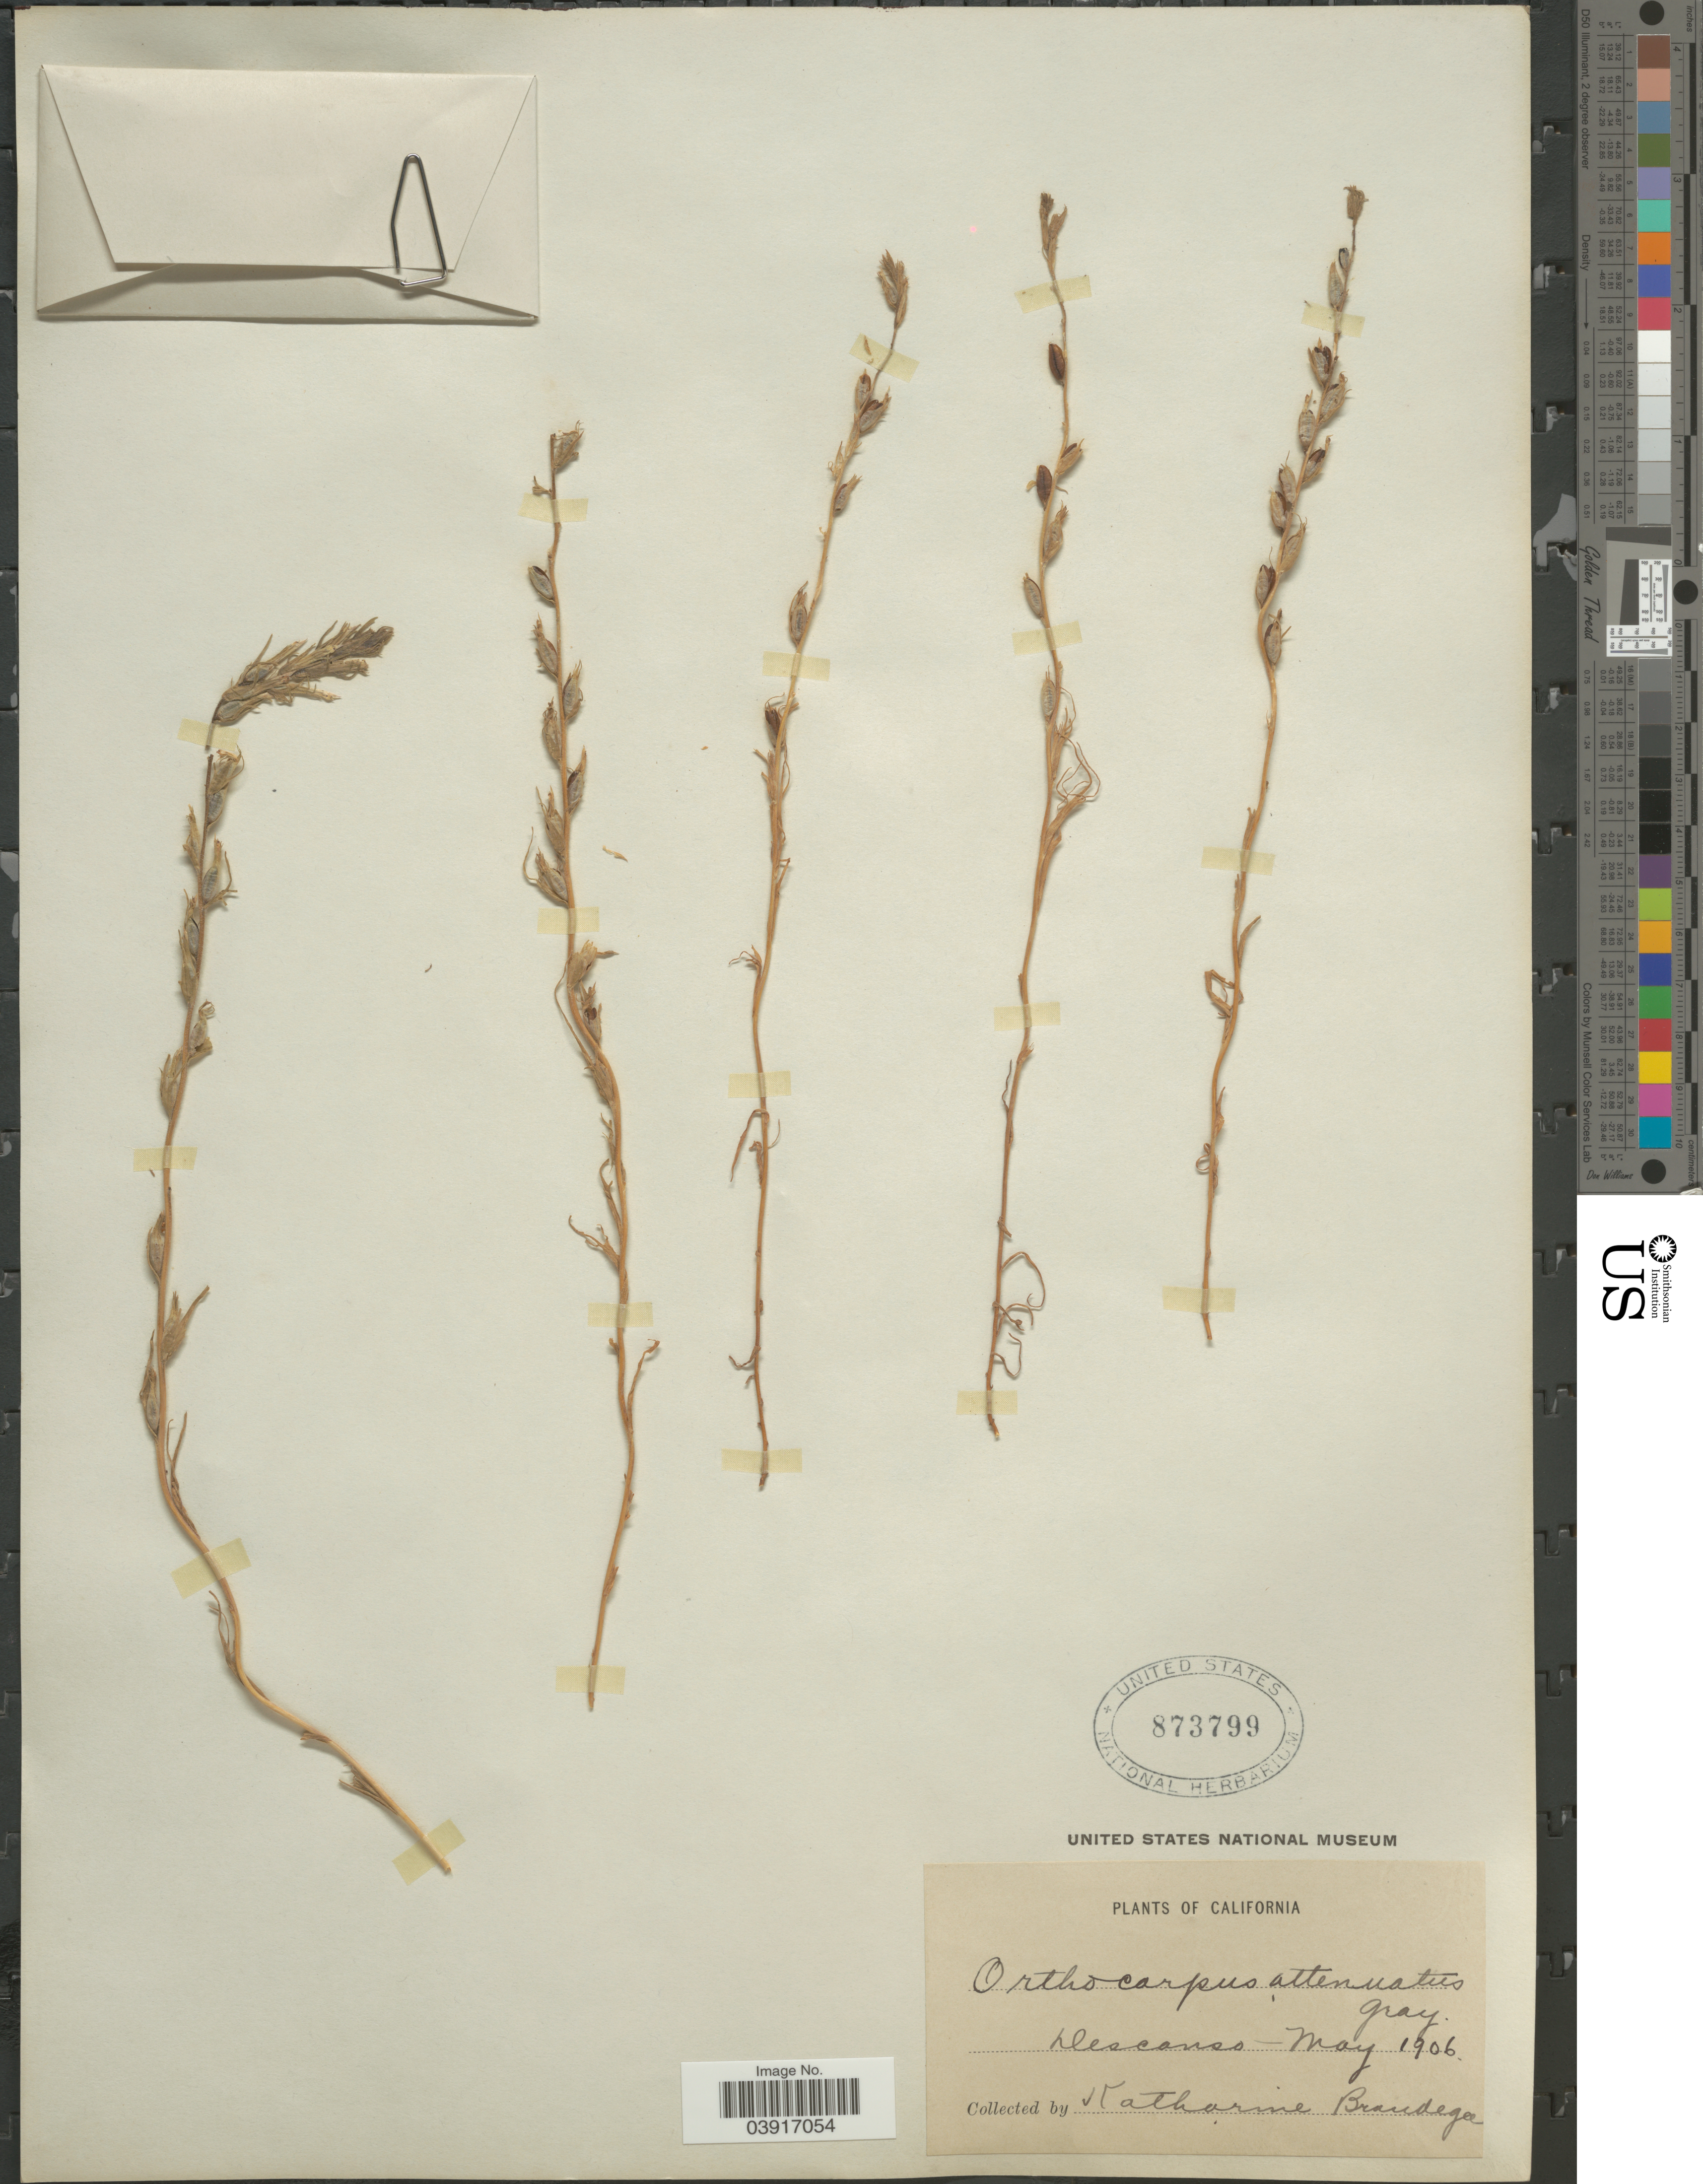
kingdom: Plantae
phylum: Tracheophyta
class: Magnoliopsida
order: Lamiales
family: Orobanchaceae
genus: Orthocarpus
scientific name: Orthocarpus attenuatus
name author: A. Gray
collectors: M. K. Brandegee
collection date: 1906-05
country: United States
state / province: California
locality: Descanso.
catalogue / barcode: US 873799